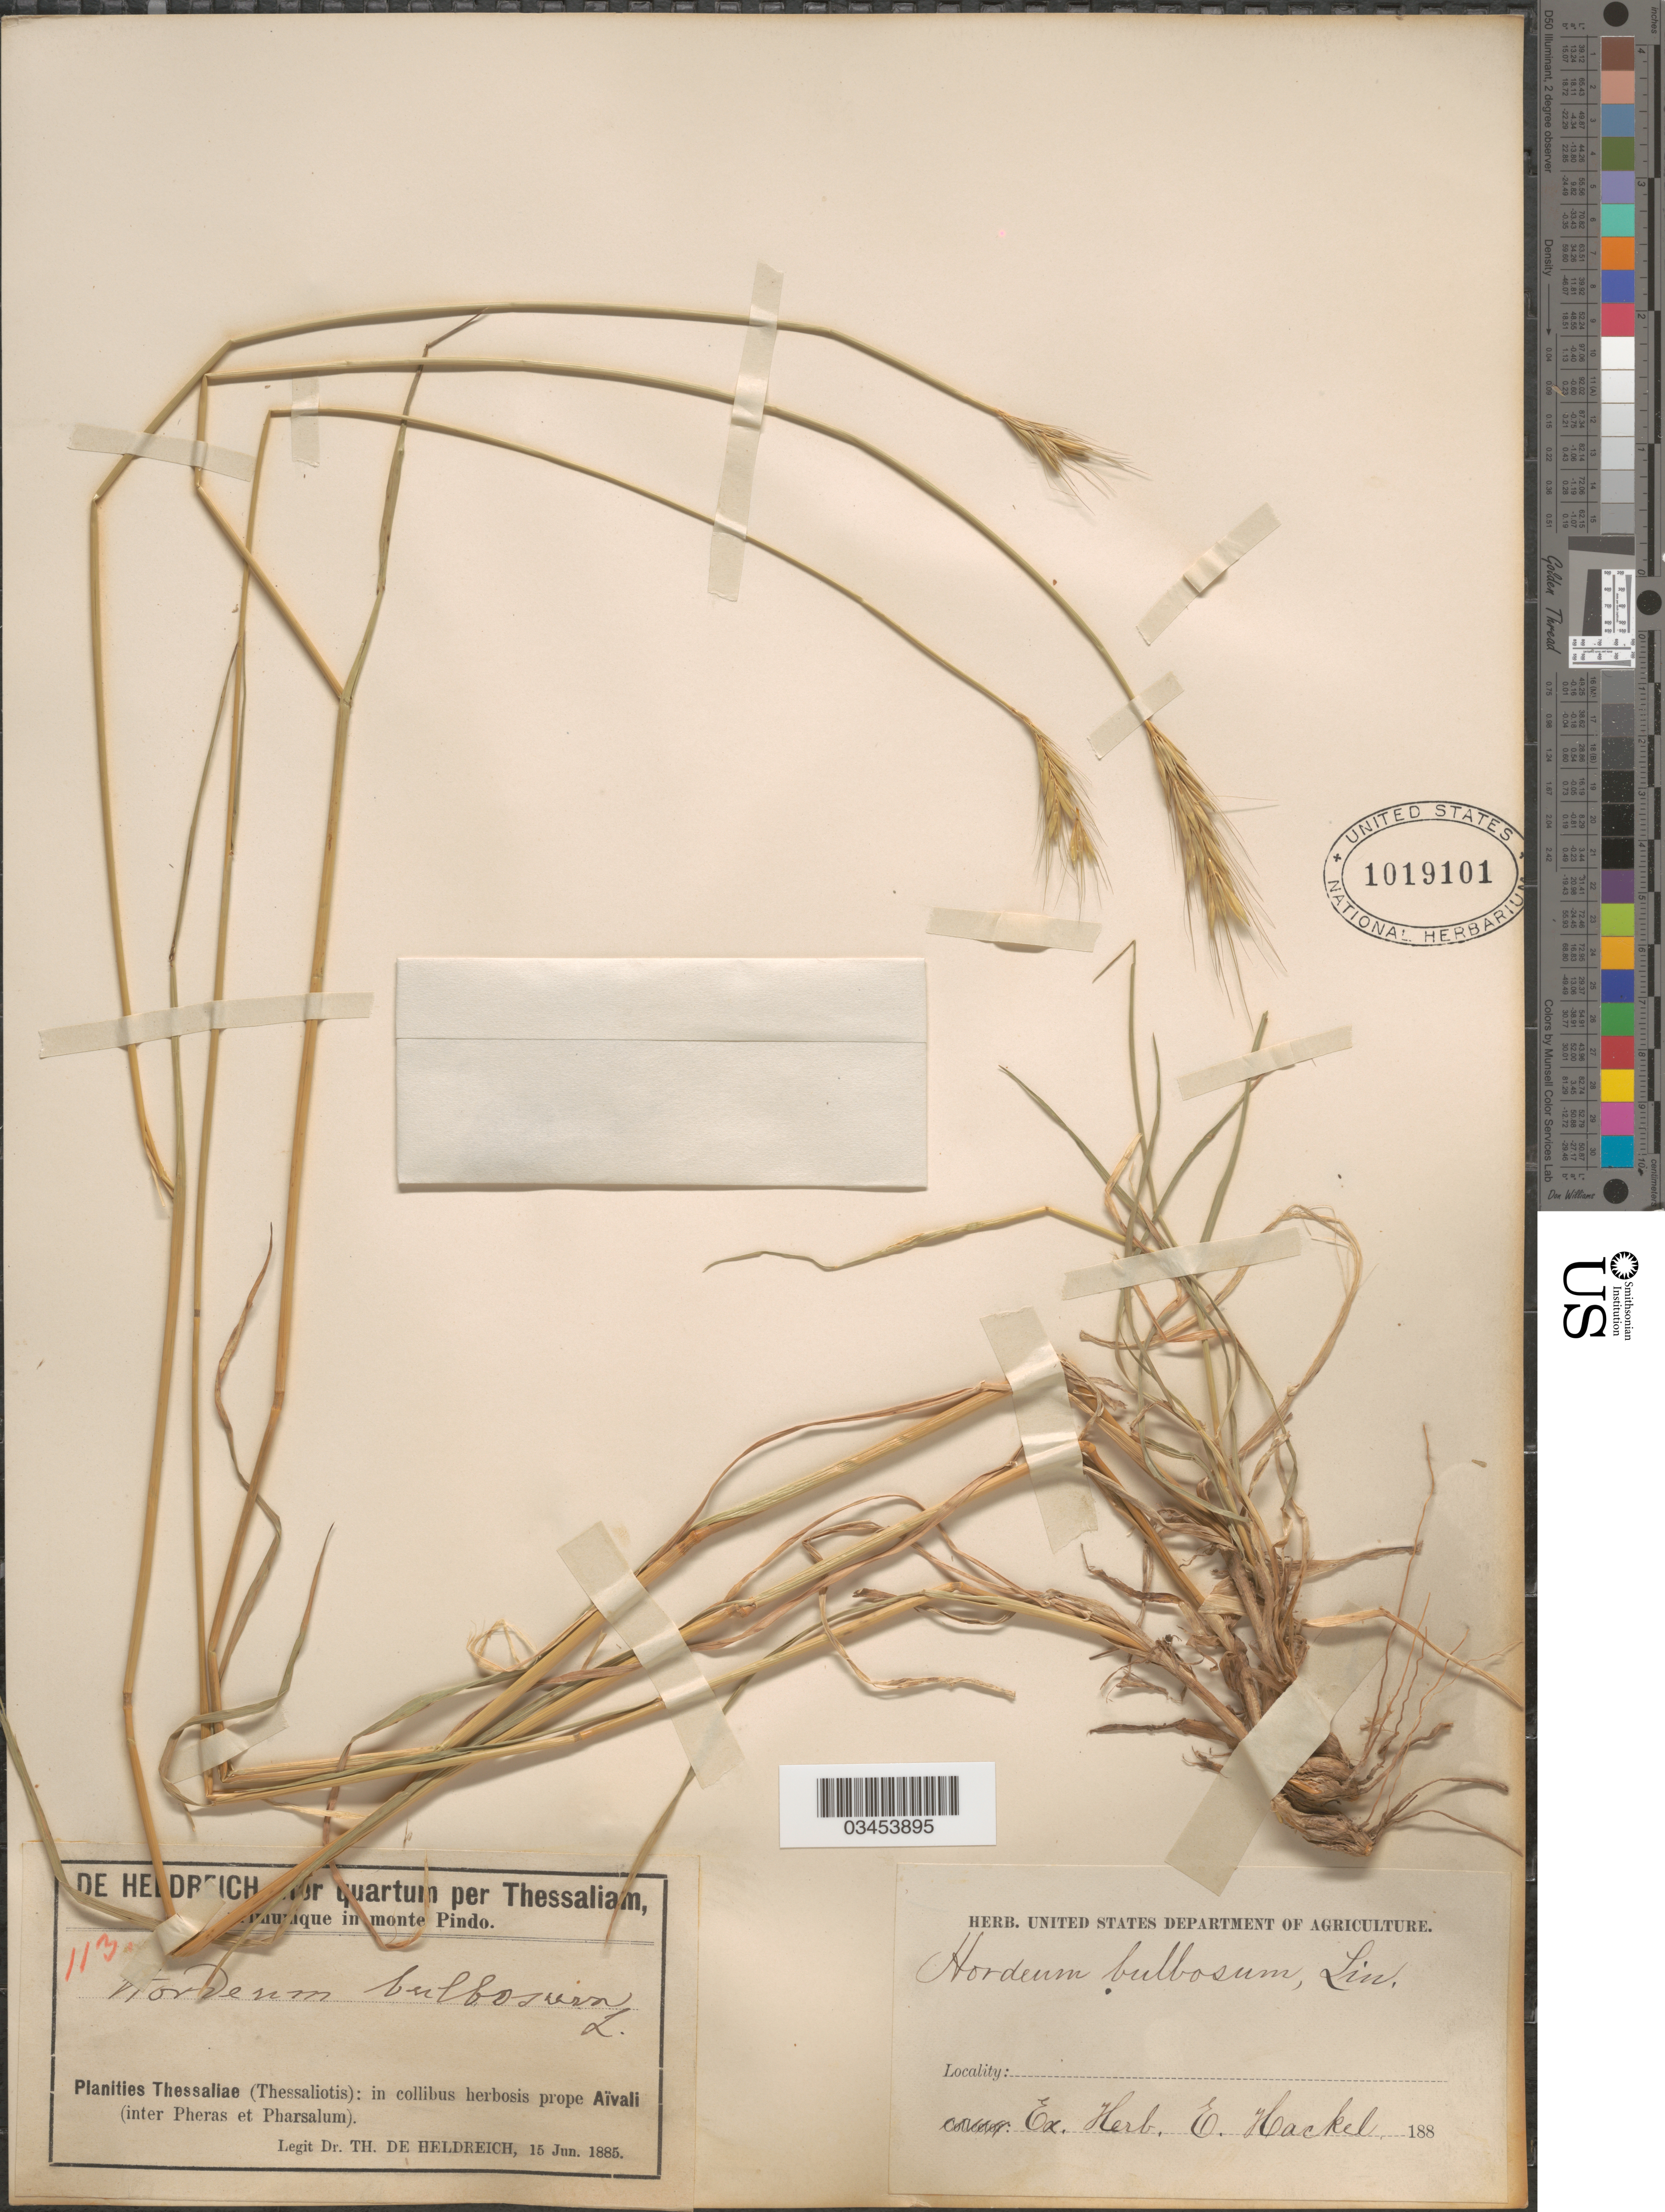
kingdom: Plantae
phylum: Tracheophyta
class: Liliopsida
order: Poales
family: Poaceae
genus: Hordeum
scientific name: Hordeum bulbosum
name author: L.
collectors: T. De Heldreich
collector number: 113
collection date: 1885-06-15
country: Greece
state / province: Thessaly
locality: Iter quartum per Thessaliam, [illegible text]que in monte Pindo. Planities Thessaliae (Thessaliotis): in collibus herbosis prope Aïvali (inter Pheras et Pharsalum).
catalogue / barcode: US 1019101